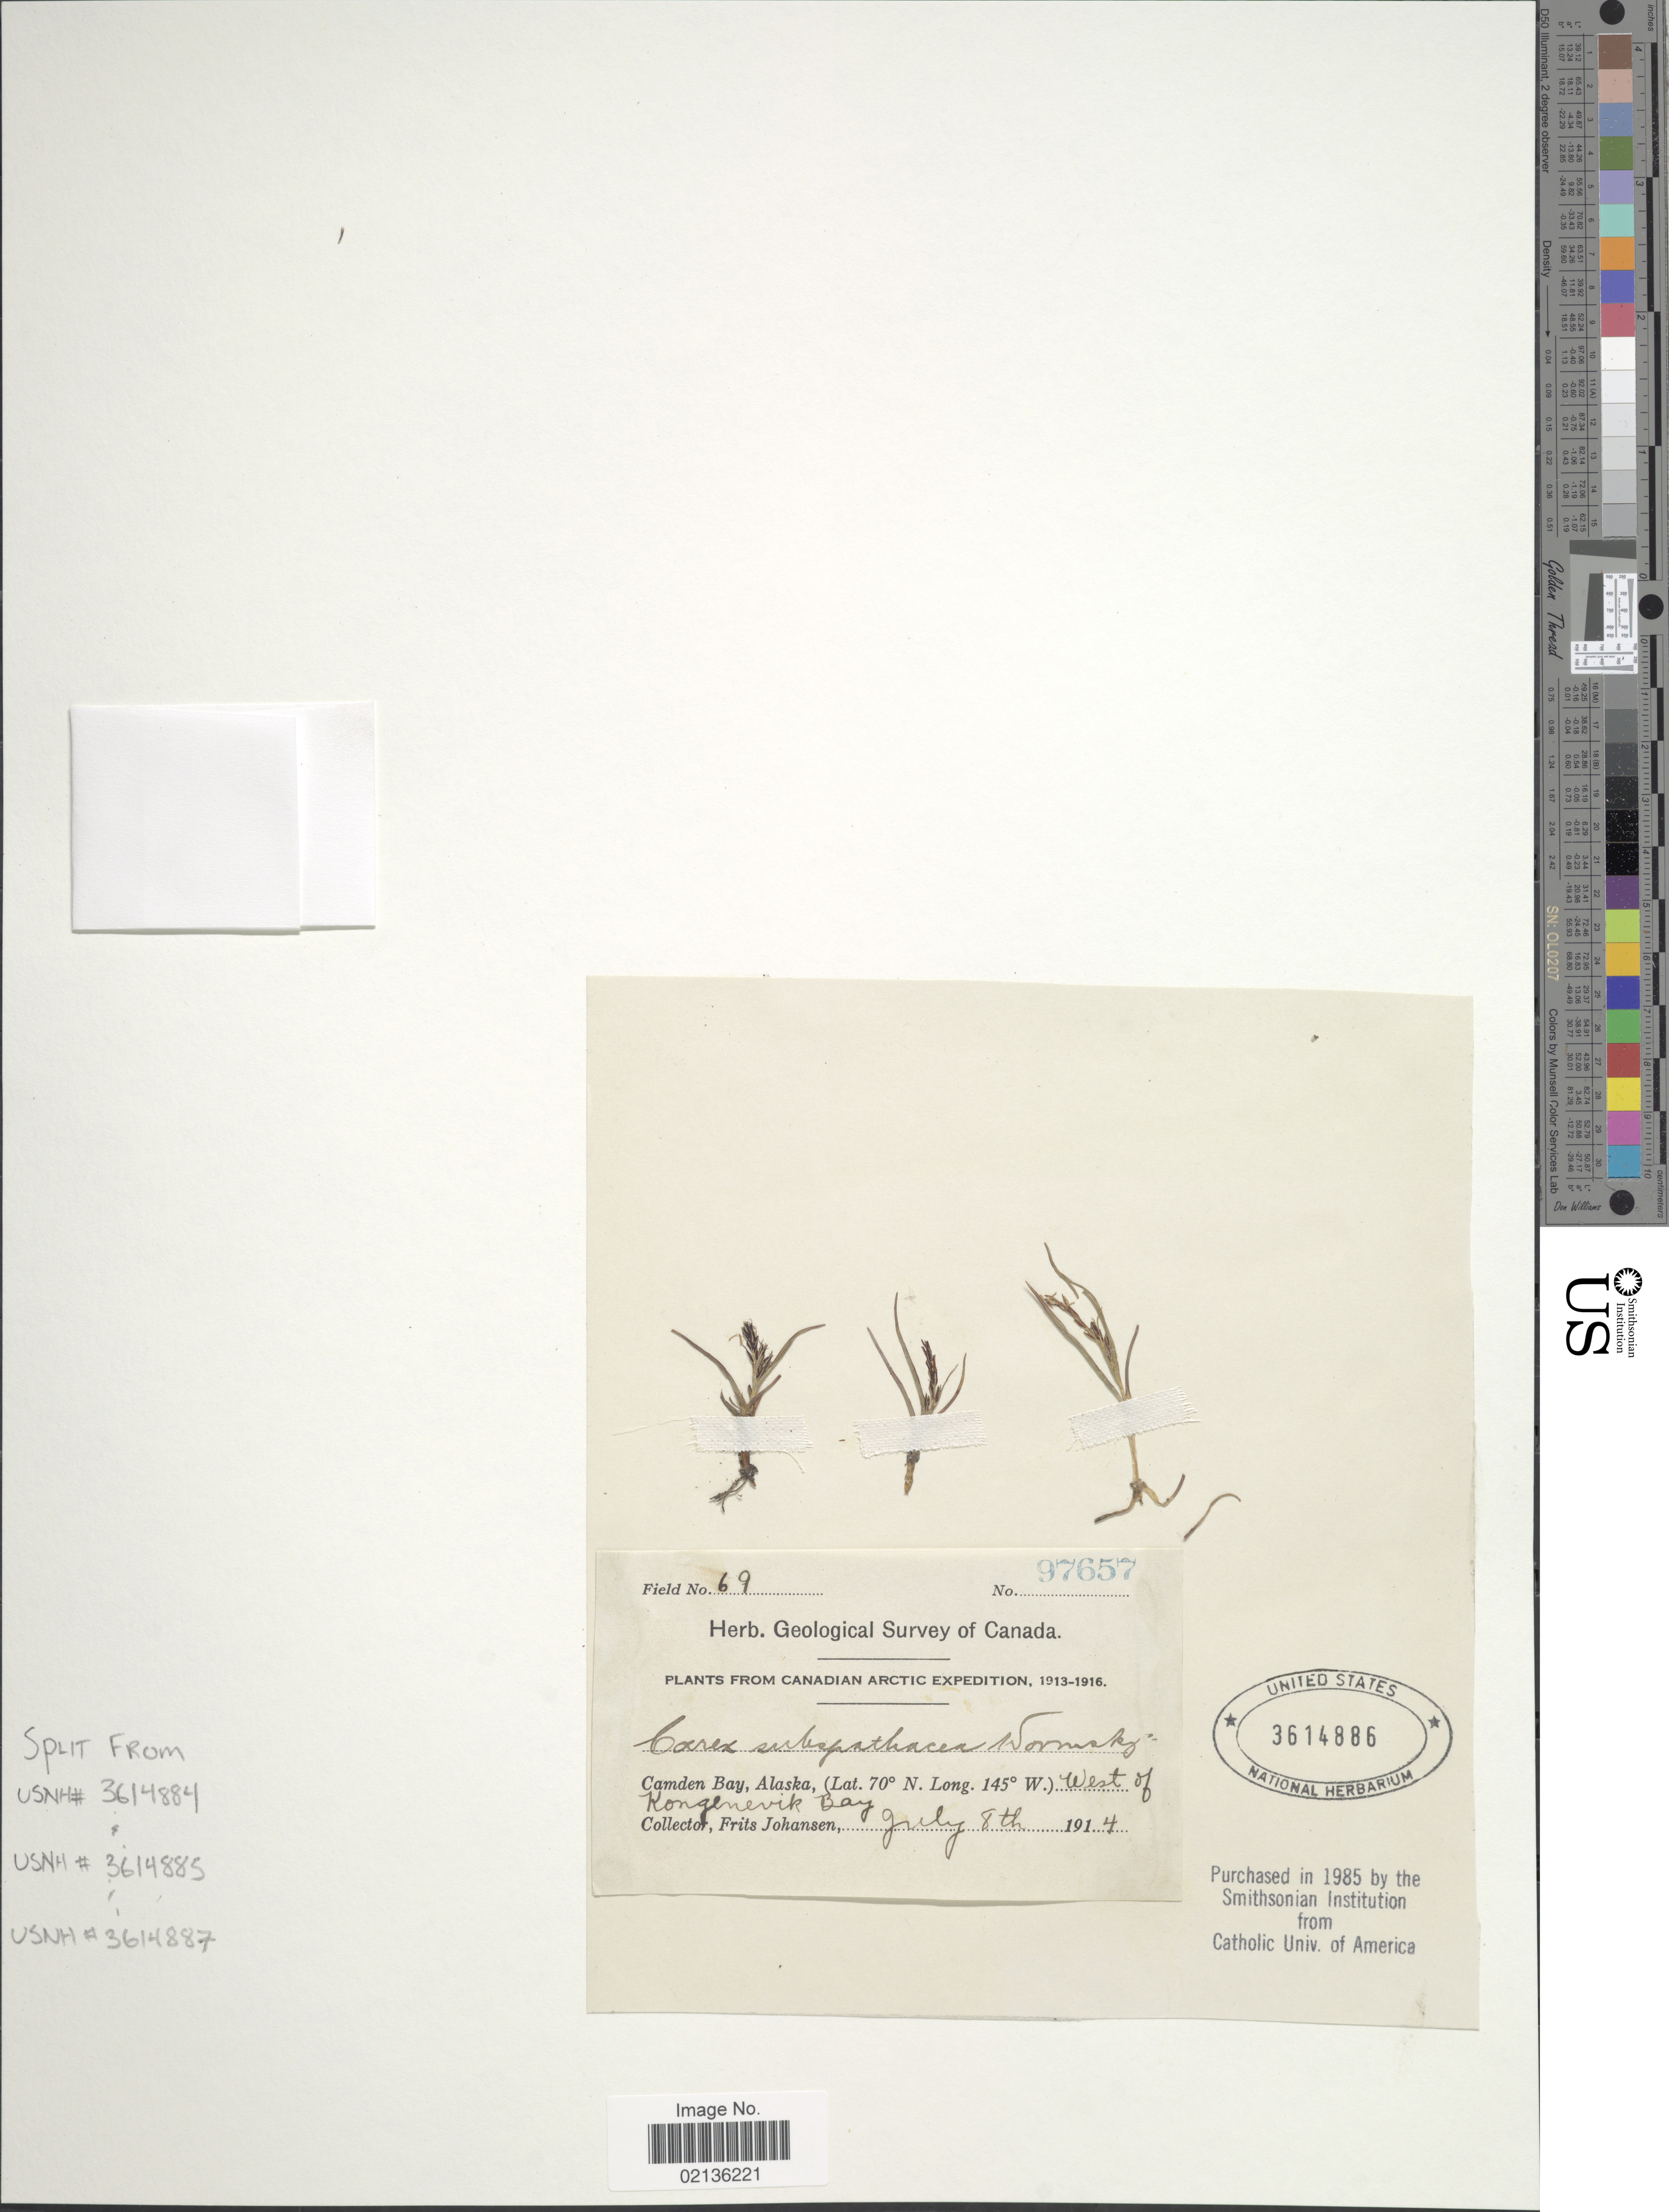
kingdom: Plantae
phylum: Tracheophyta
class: Liliopsida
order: Poales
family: Cyperaceae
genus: Carex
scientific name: Carex subspathacea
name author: Wormsk. ex Hornem.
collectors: F. Johansen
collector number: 97657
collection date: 1914-07-08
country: United States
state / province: Alaska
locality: Canadian Arctic, Camden Bay, Alaska, west of Kongenevik Bay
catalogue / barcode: US 3614886